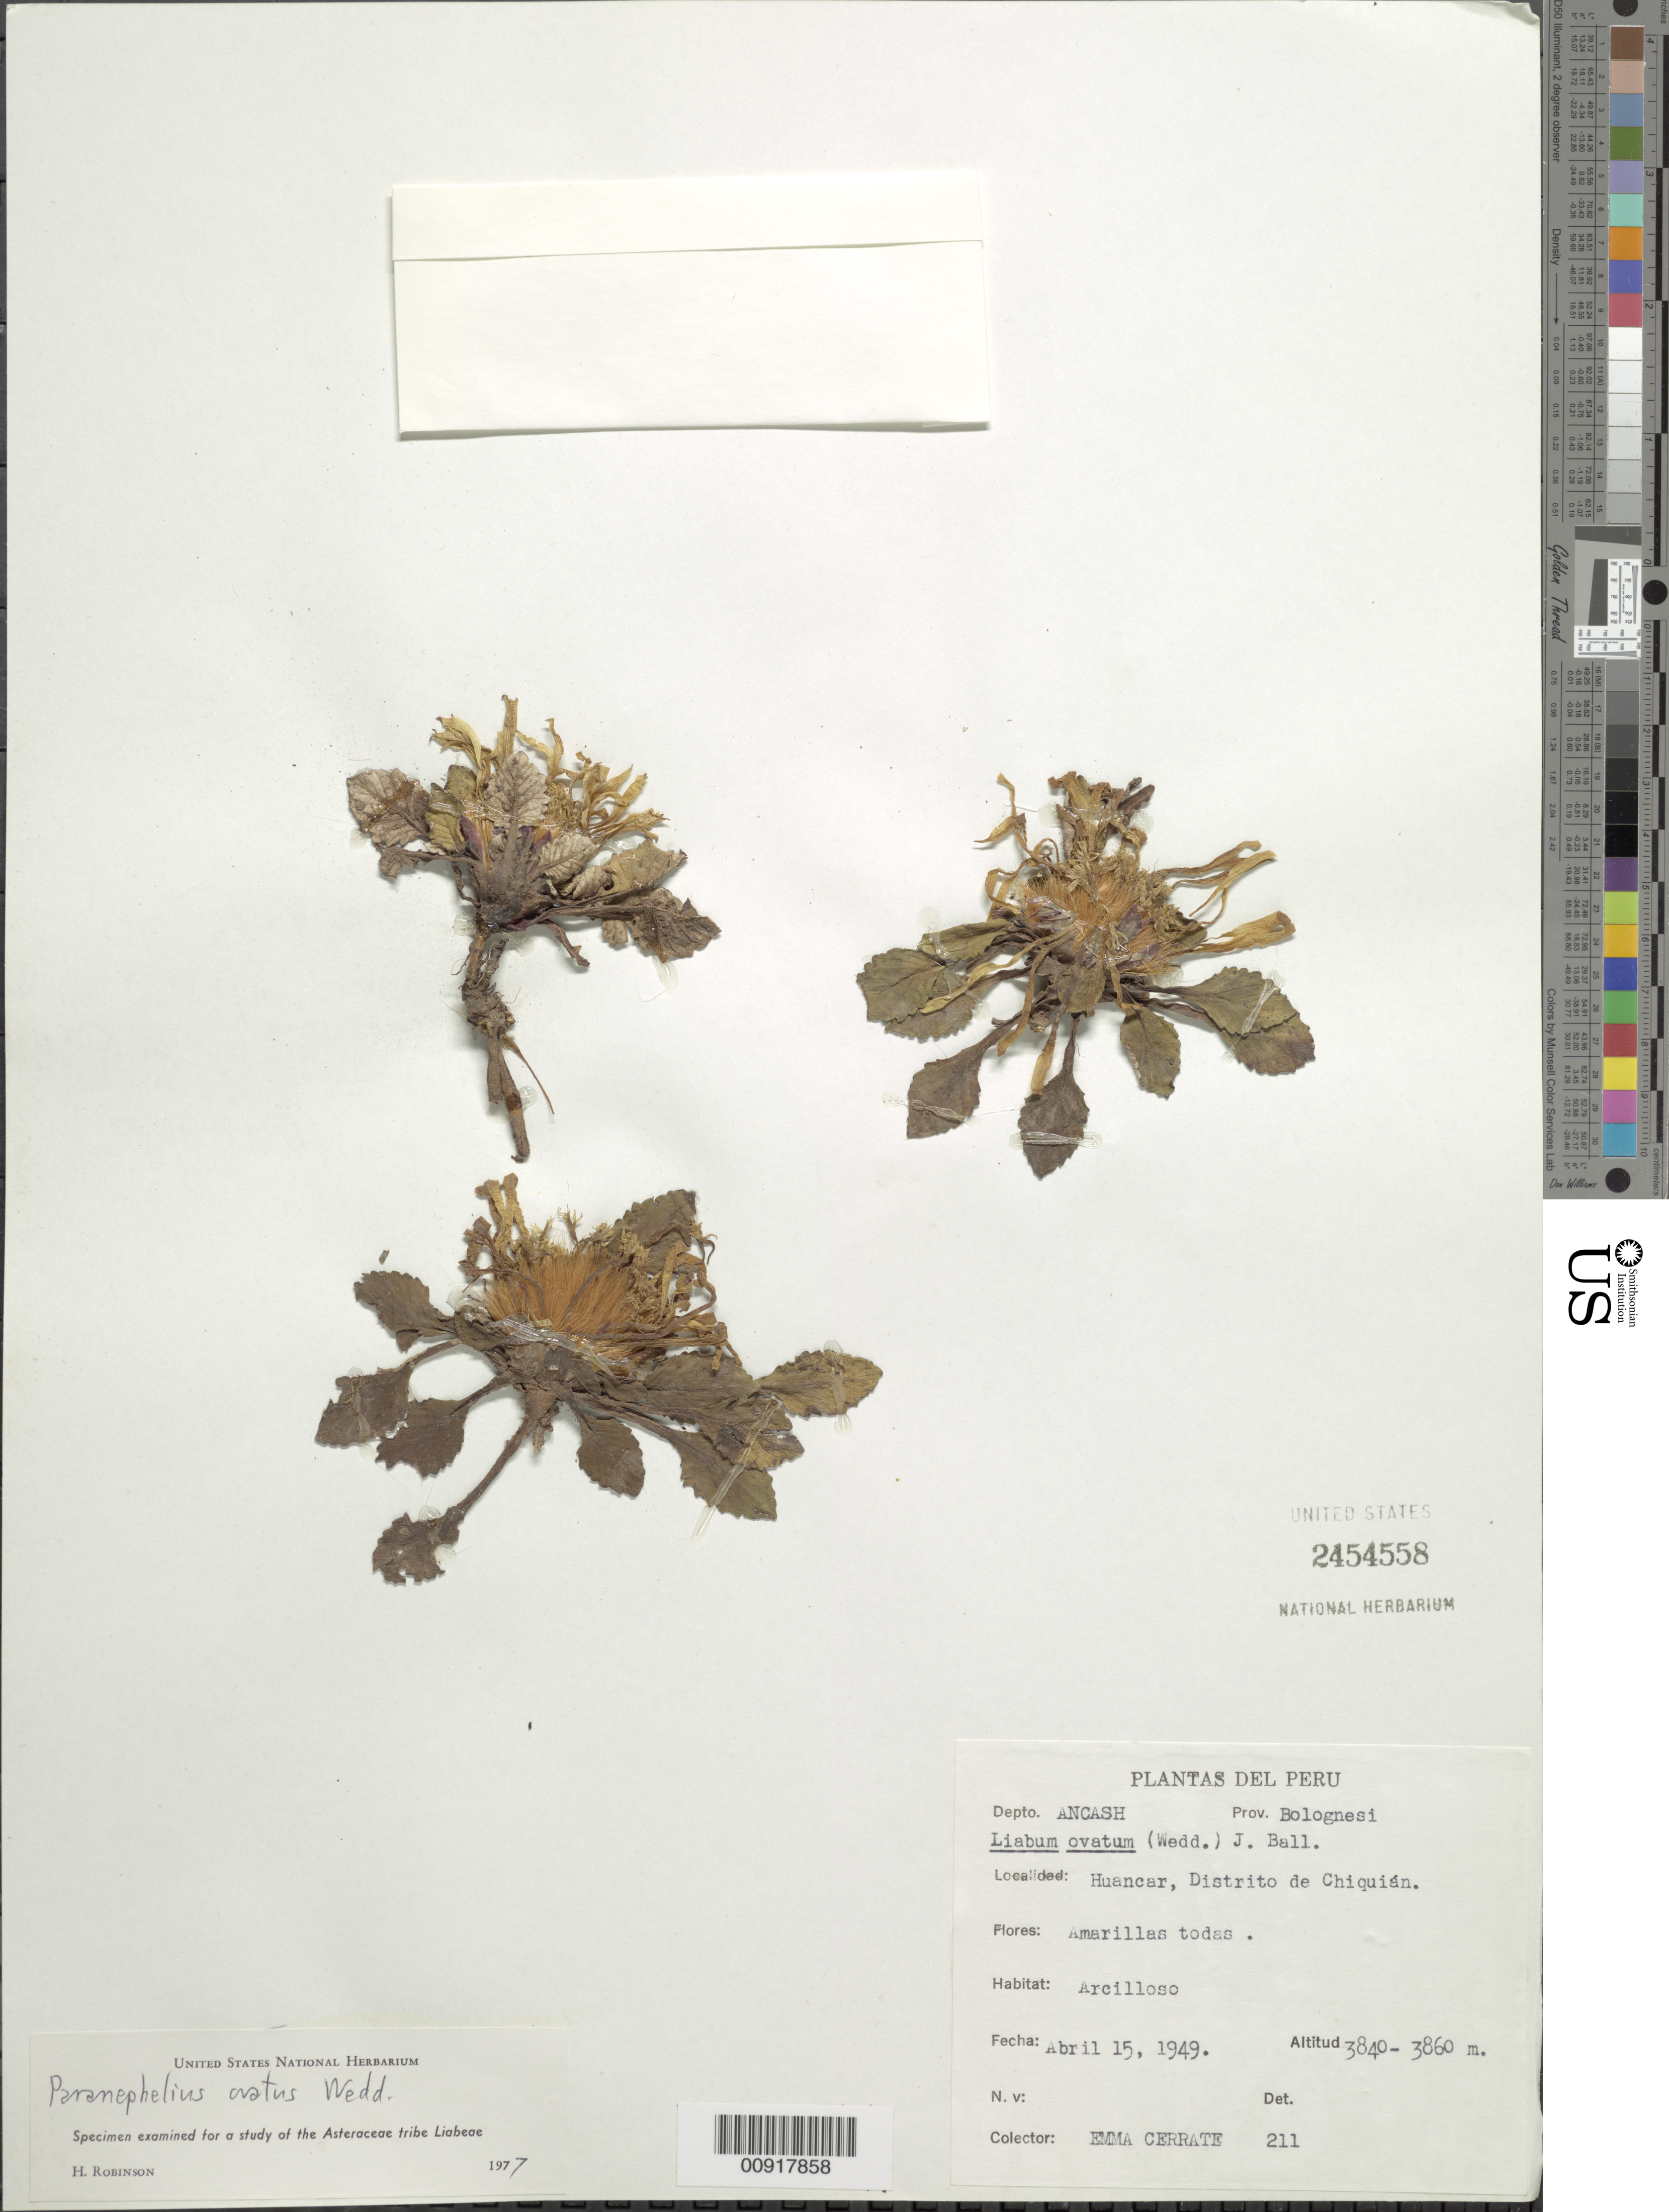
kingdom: Plantae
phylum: Tracheophyta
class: Magnoliopsida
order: Asterales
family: Asteraceae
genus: Paranephelius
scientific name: Paranephelius ovatus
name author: A. Gray ex Wedd.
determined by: Robinson, Harold E., (US)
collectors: E. Cerrate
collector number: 211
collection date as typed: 15 April 1949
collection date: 1949-04-15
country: Peru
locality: Prov. Bolognesi, Dpto. Ancash, Huancar, Dist. Chiquián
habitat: Arcilloso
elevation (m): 3840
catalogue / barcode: US 2454558